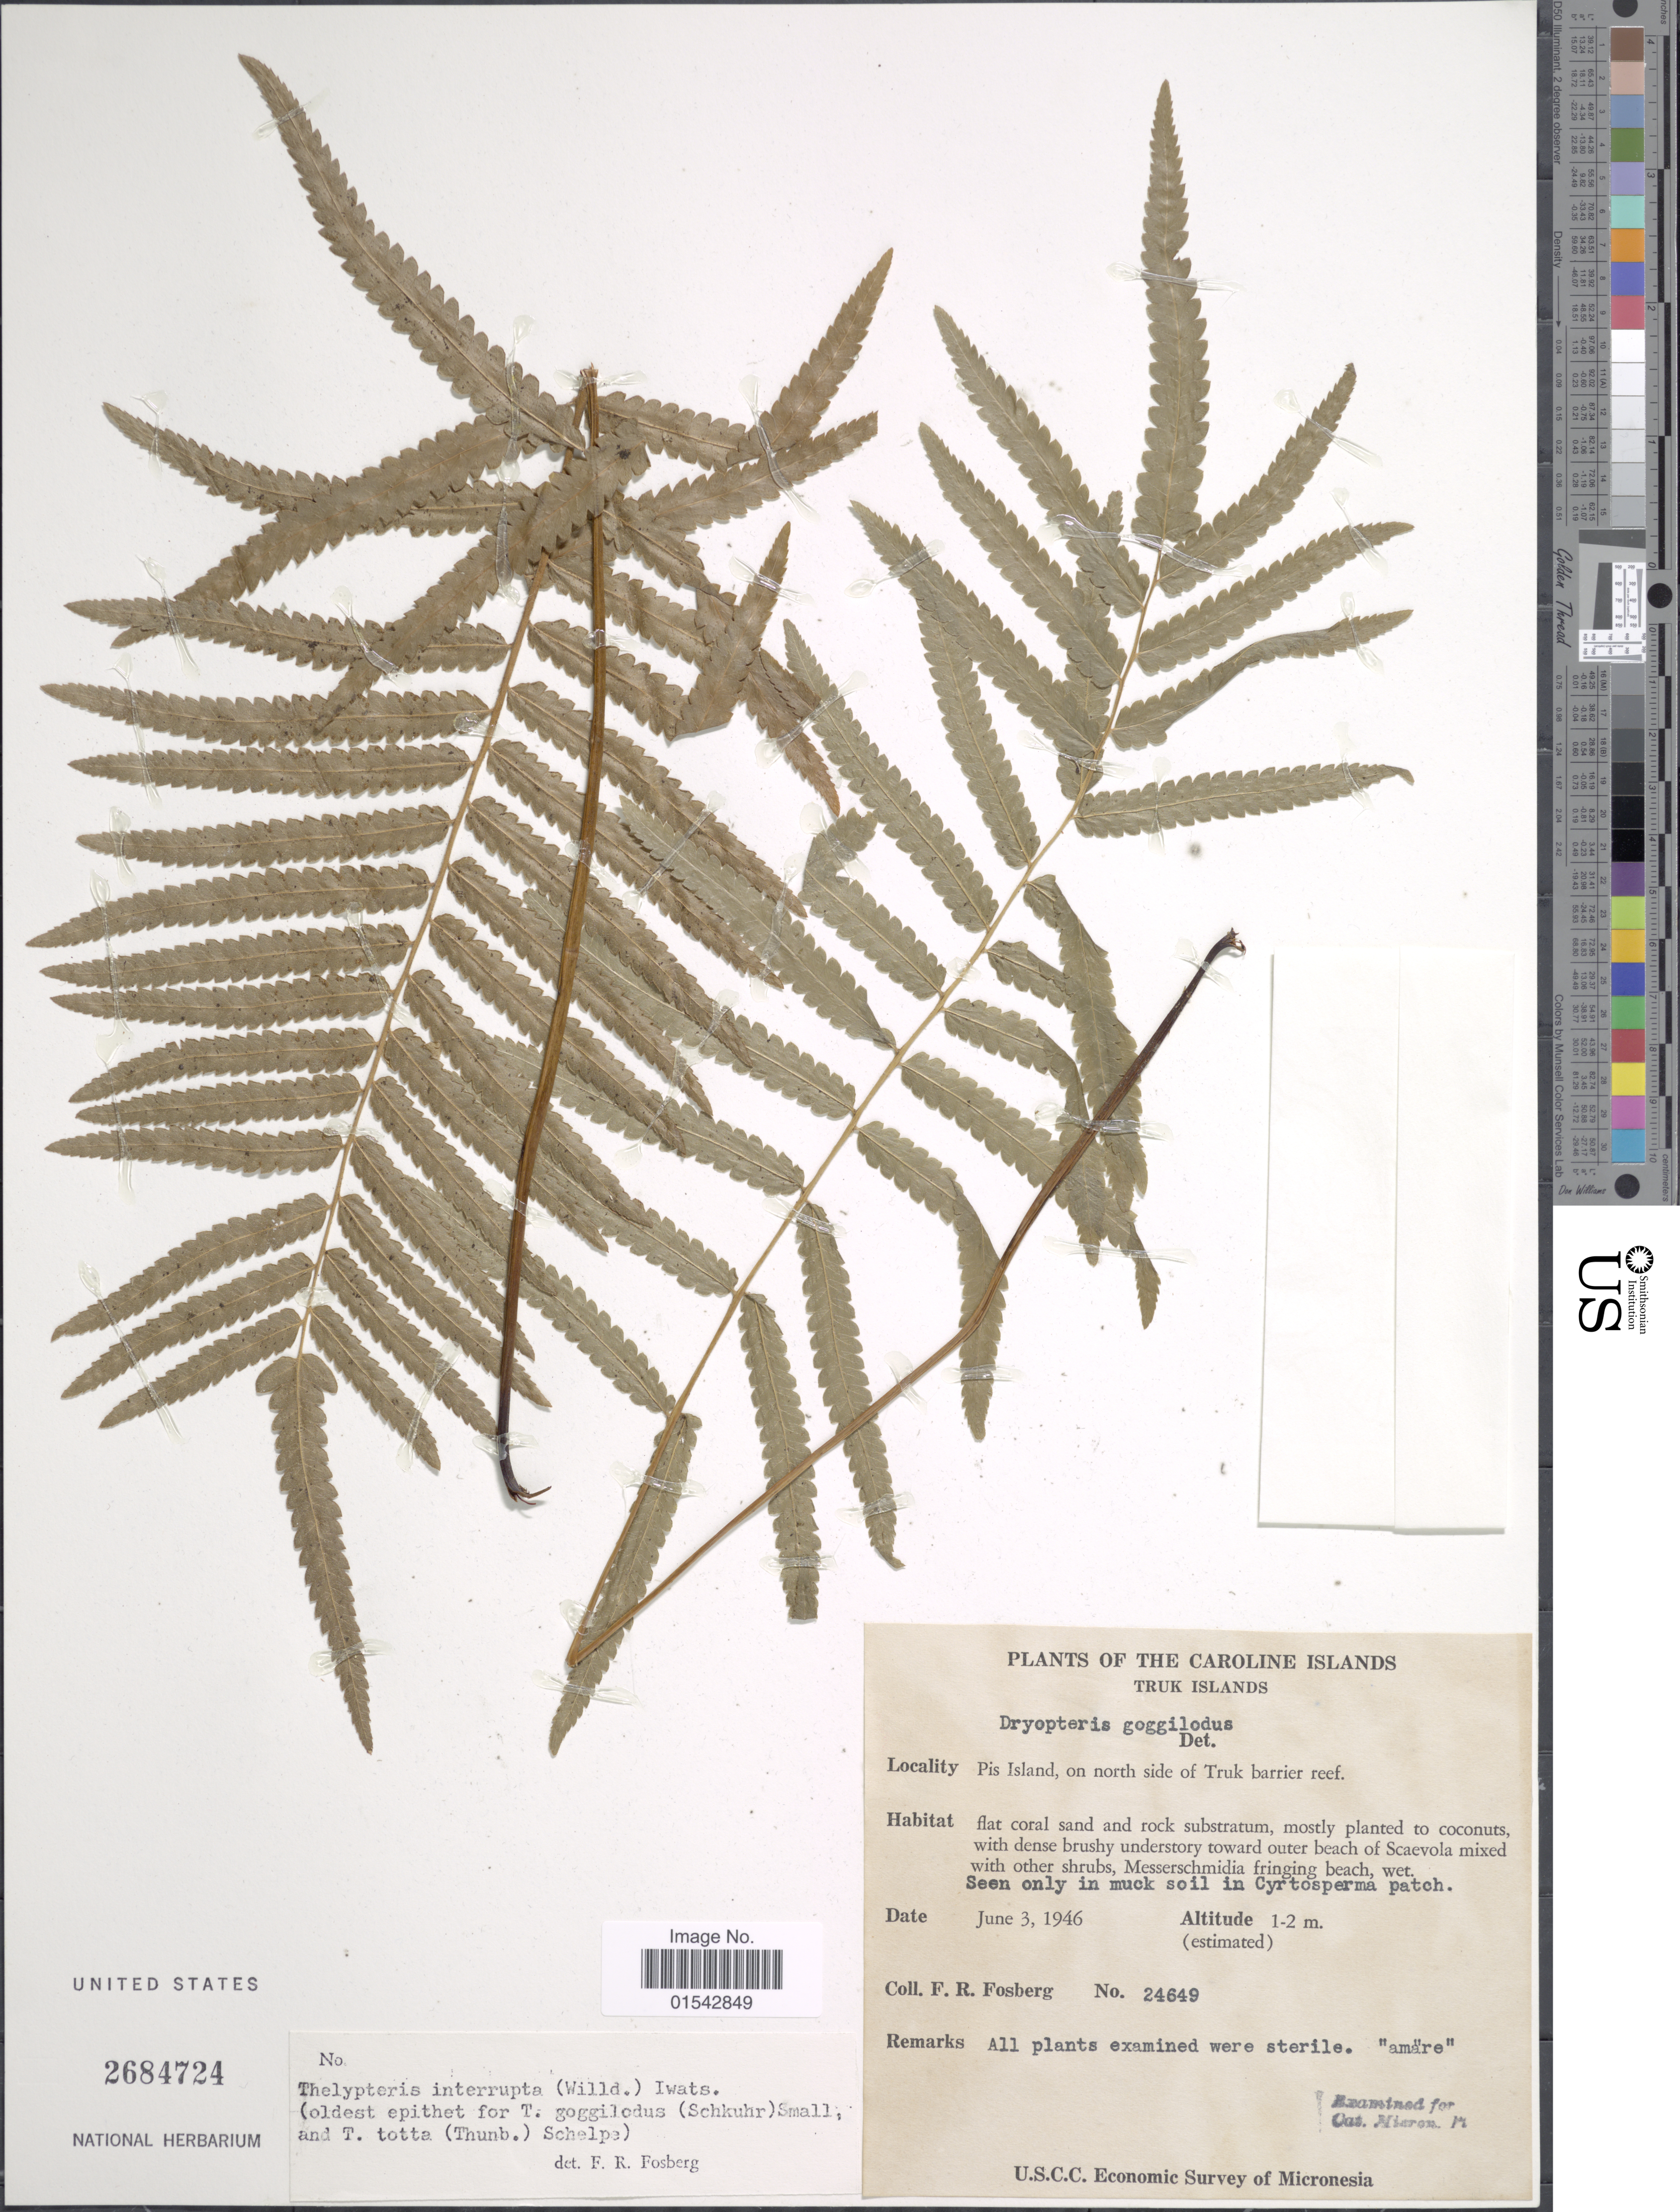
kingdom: Plantae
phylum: Tracheophyta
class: Polypodiopsida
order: Polypodiales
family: Thelypteridaceae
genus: Cyclosorus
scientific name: Cyclosorus interruptus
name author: (Willd.) H. Itô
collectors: F. R. Fosberg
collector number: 24649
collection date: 1946-06-03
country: Micronesia, Federated States of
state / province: Truk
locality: Caroline Islands, Truk Islands, Pis Island, on north side of trunk barrier reef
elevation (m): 1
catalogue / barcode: US 2684724